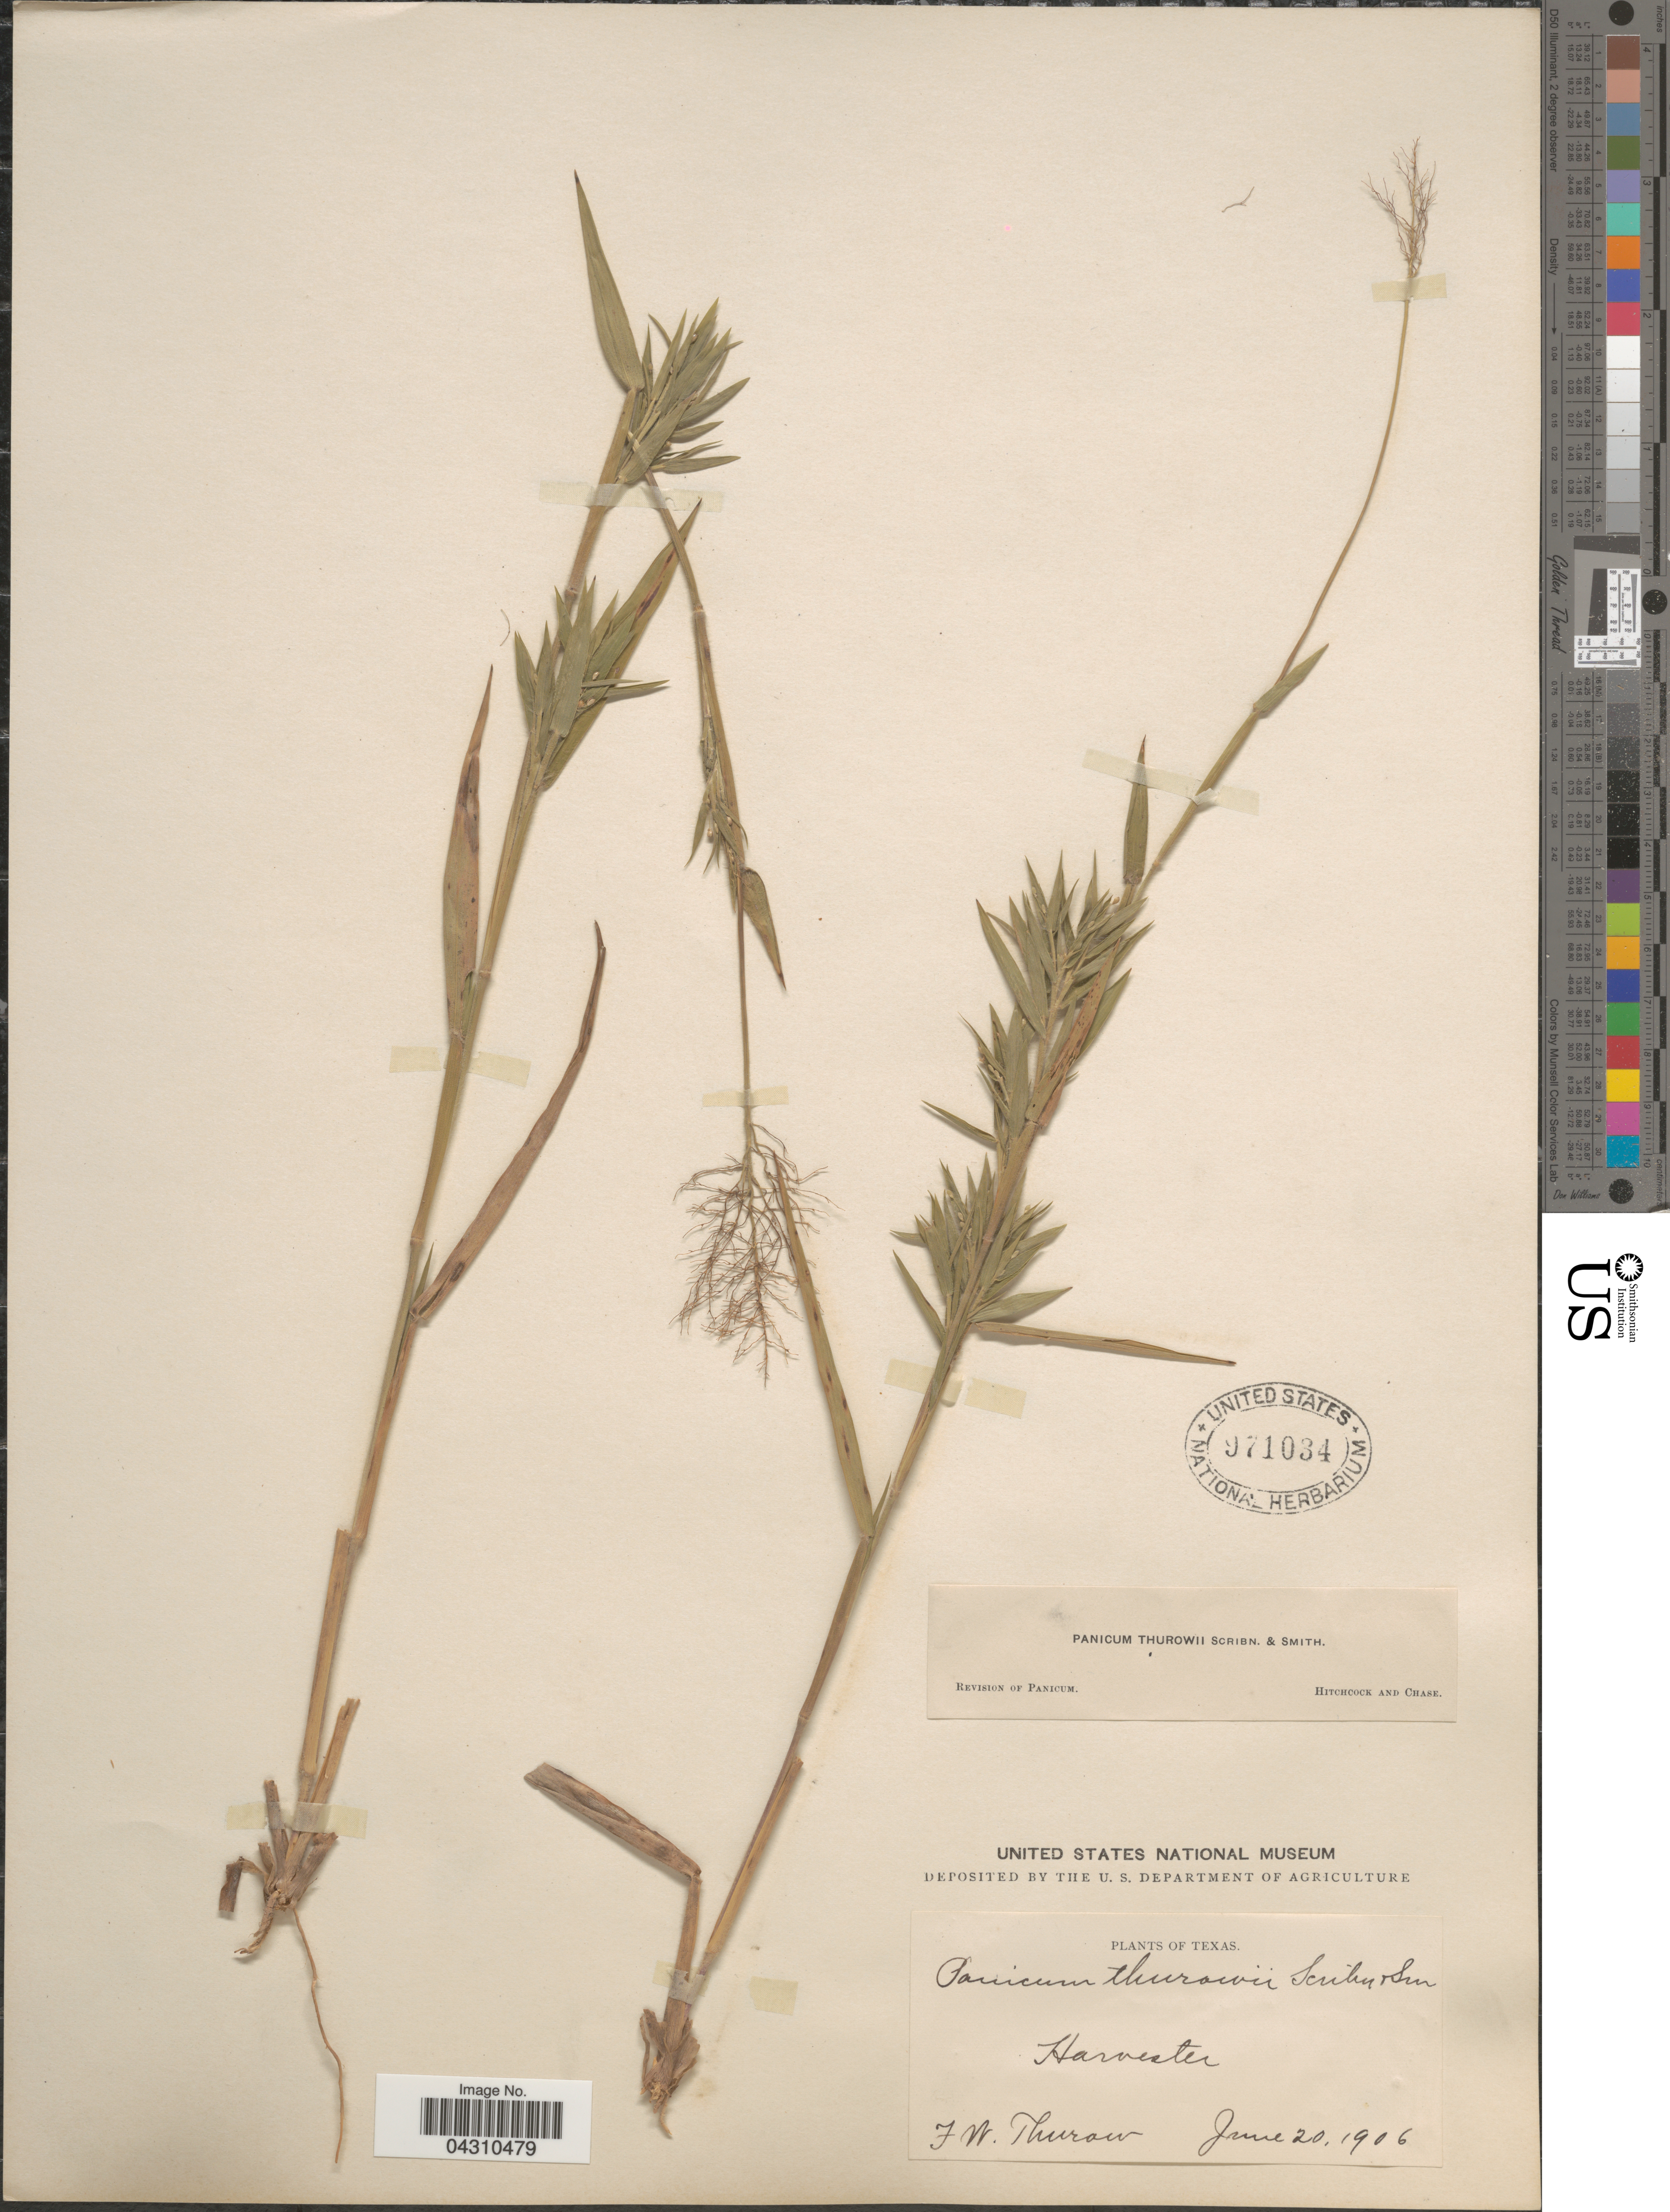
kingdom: Plantae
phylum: Tracheophyta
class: Liliopsida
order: Poales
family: Poaceae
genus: Dichanthelium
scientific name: Dichanthelium acuminatum var. acuminatum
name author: (Sw.) Gould & C.A. Clark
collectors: F. W. Thurow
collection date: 1906-06-20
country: United States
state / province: Texas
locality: Harvester.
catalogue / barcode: US 971034